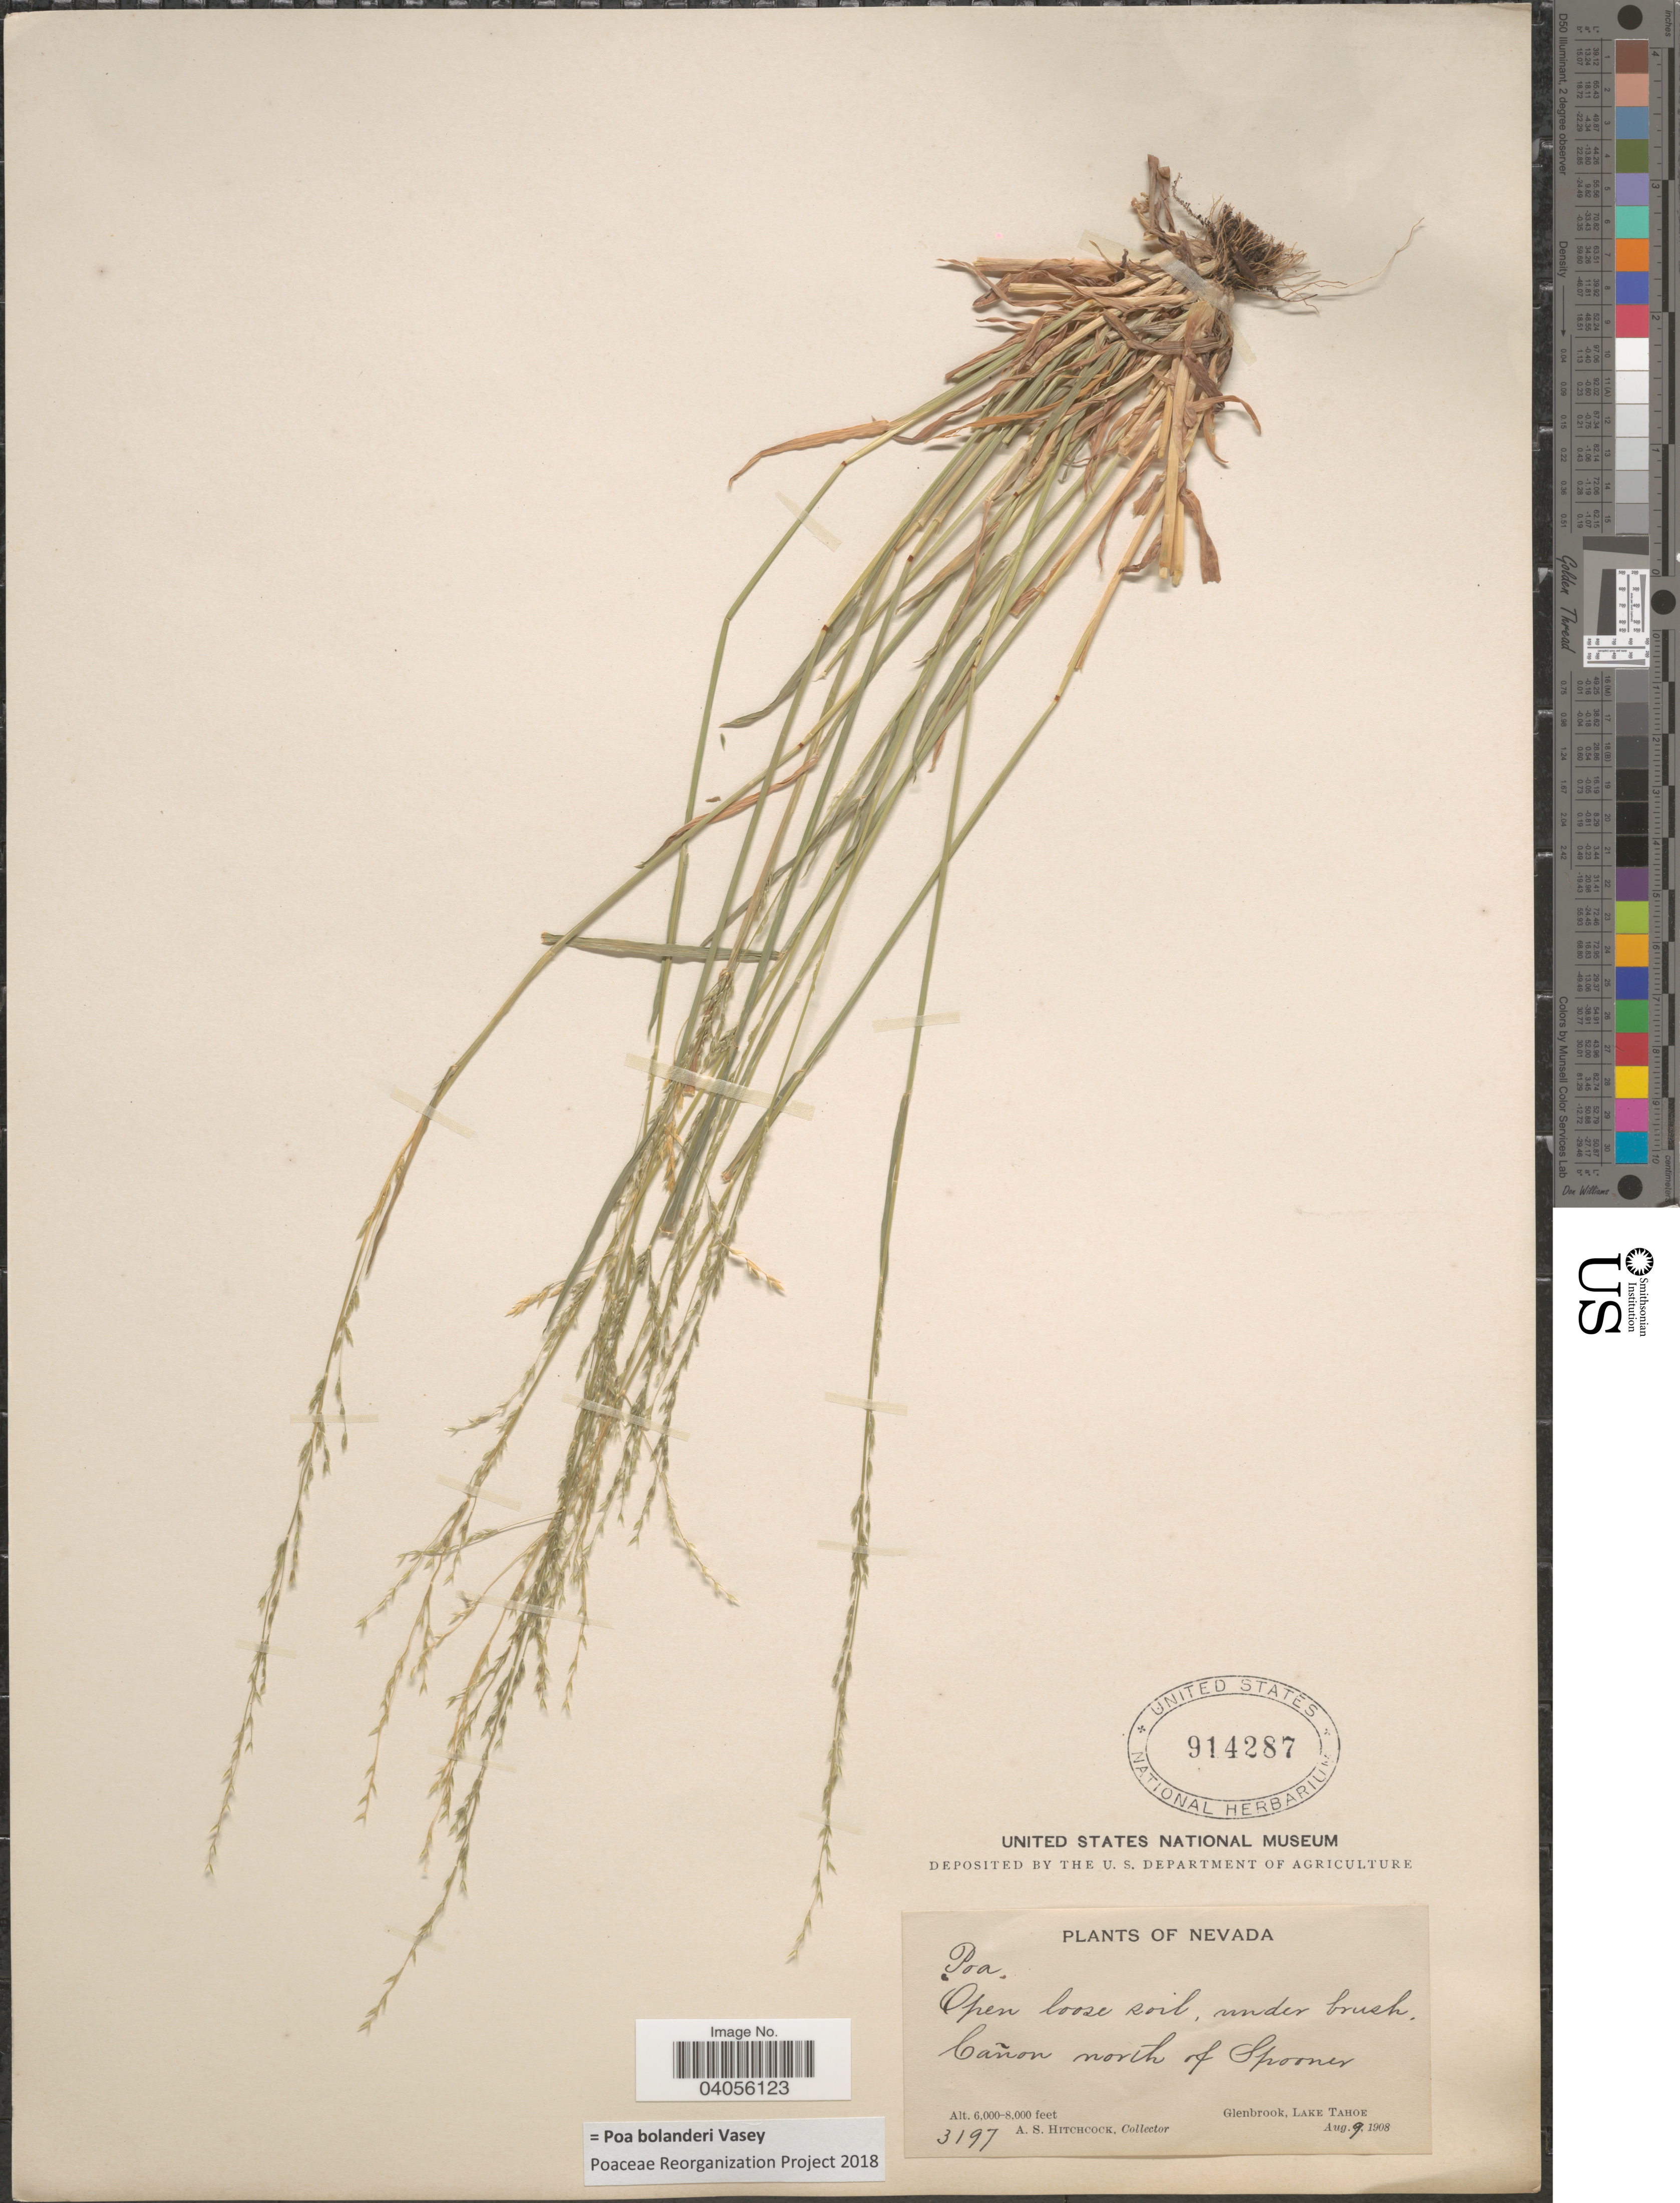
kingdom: Plantae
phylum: Tracheophyta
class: Liliopsida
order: Poales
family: Poaceae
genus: Poa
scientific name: Poa bolanderi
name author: Vasey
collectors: A. S. Hitchcock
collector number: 3197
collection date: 1908-08-09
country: United States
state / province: Nevada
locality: Cañon north of Spooner. Glenbrook, Lake Tahoe.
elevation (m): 1829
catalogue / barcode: US 914287